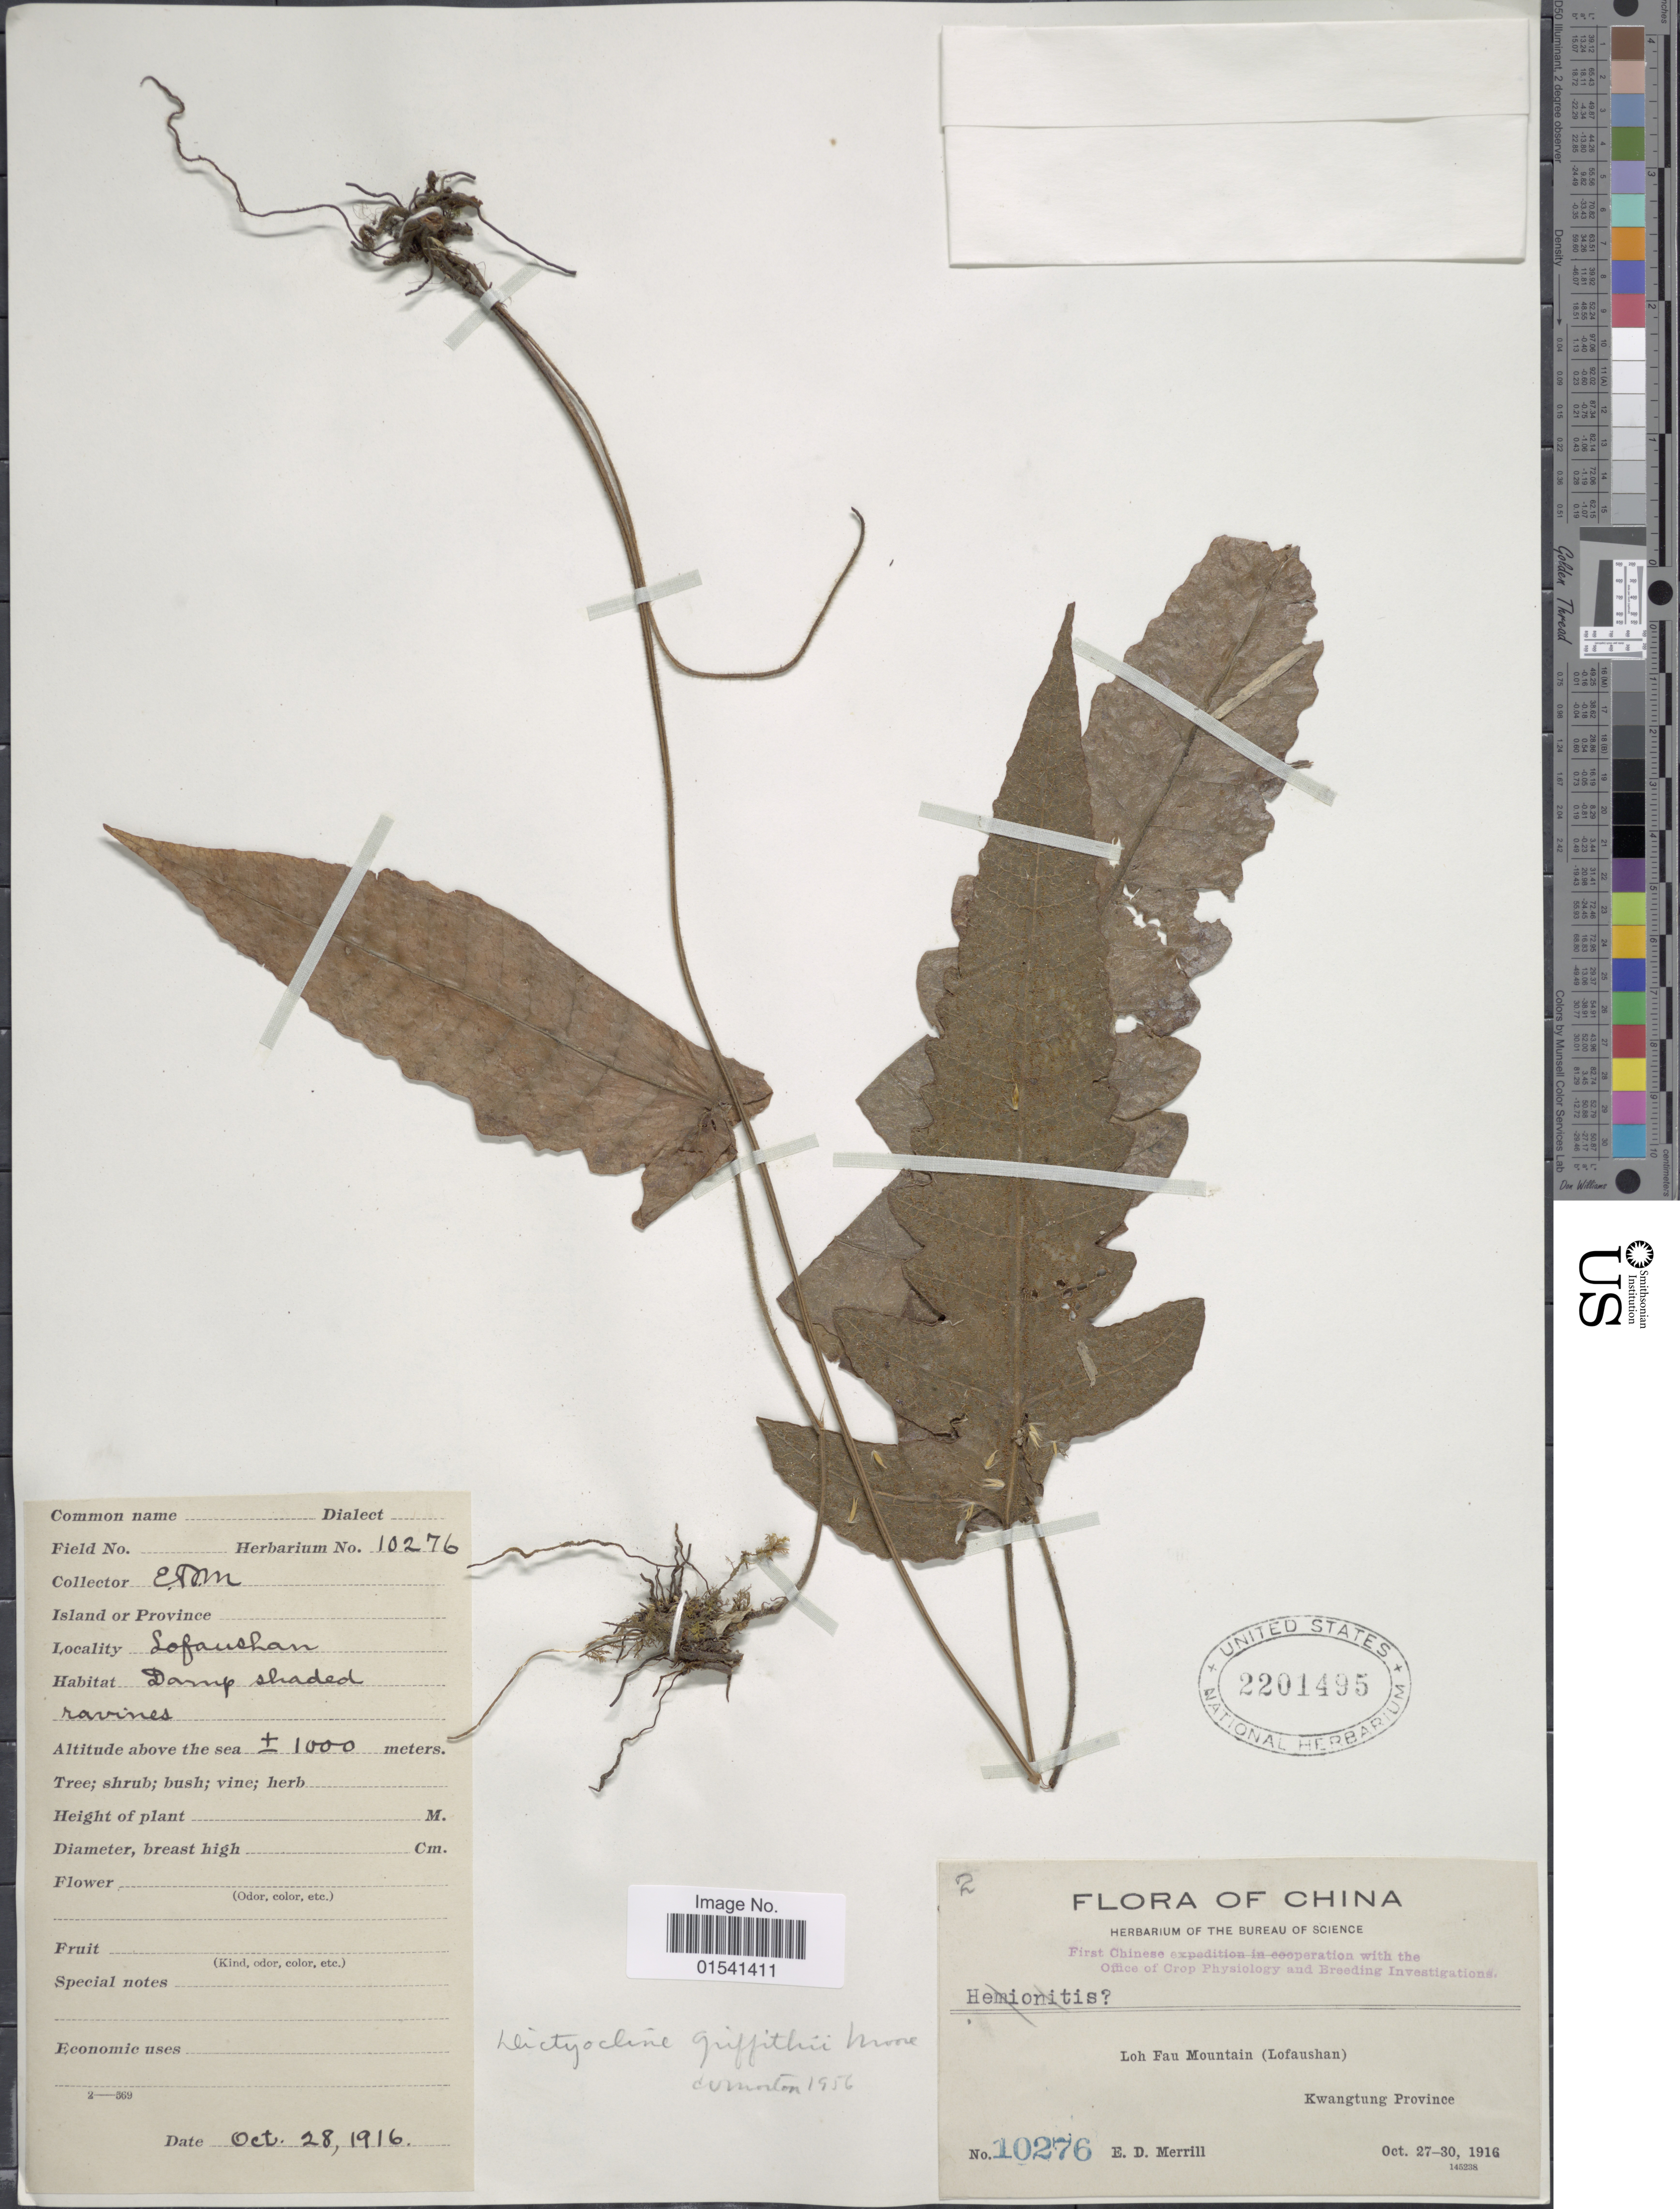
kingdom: Plantae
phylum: Tracheophyta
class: Polypodiopsida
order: Polypodiales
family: Thelypteridaceae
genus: Stegnogramma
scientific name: Stegnogramma griffithii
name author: (T. Moore) K. Iwats.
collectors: E. D. Merrill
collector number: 10276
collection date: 1916-10-27/1916-10-30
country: China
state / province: Guangdong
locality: Loh Fau Mountain (Lofaushan) Kwangtung Province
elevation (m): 1000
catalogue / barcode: US 2201495